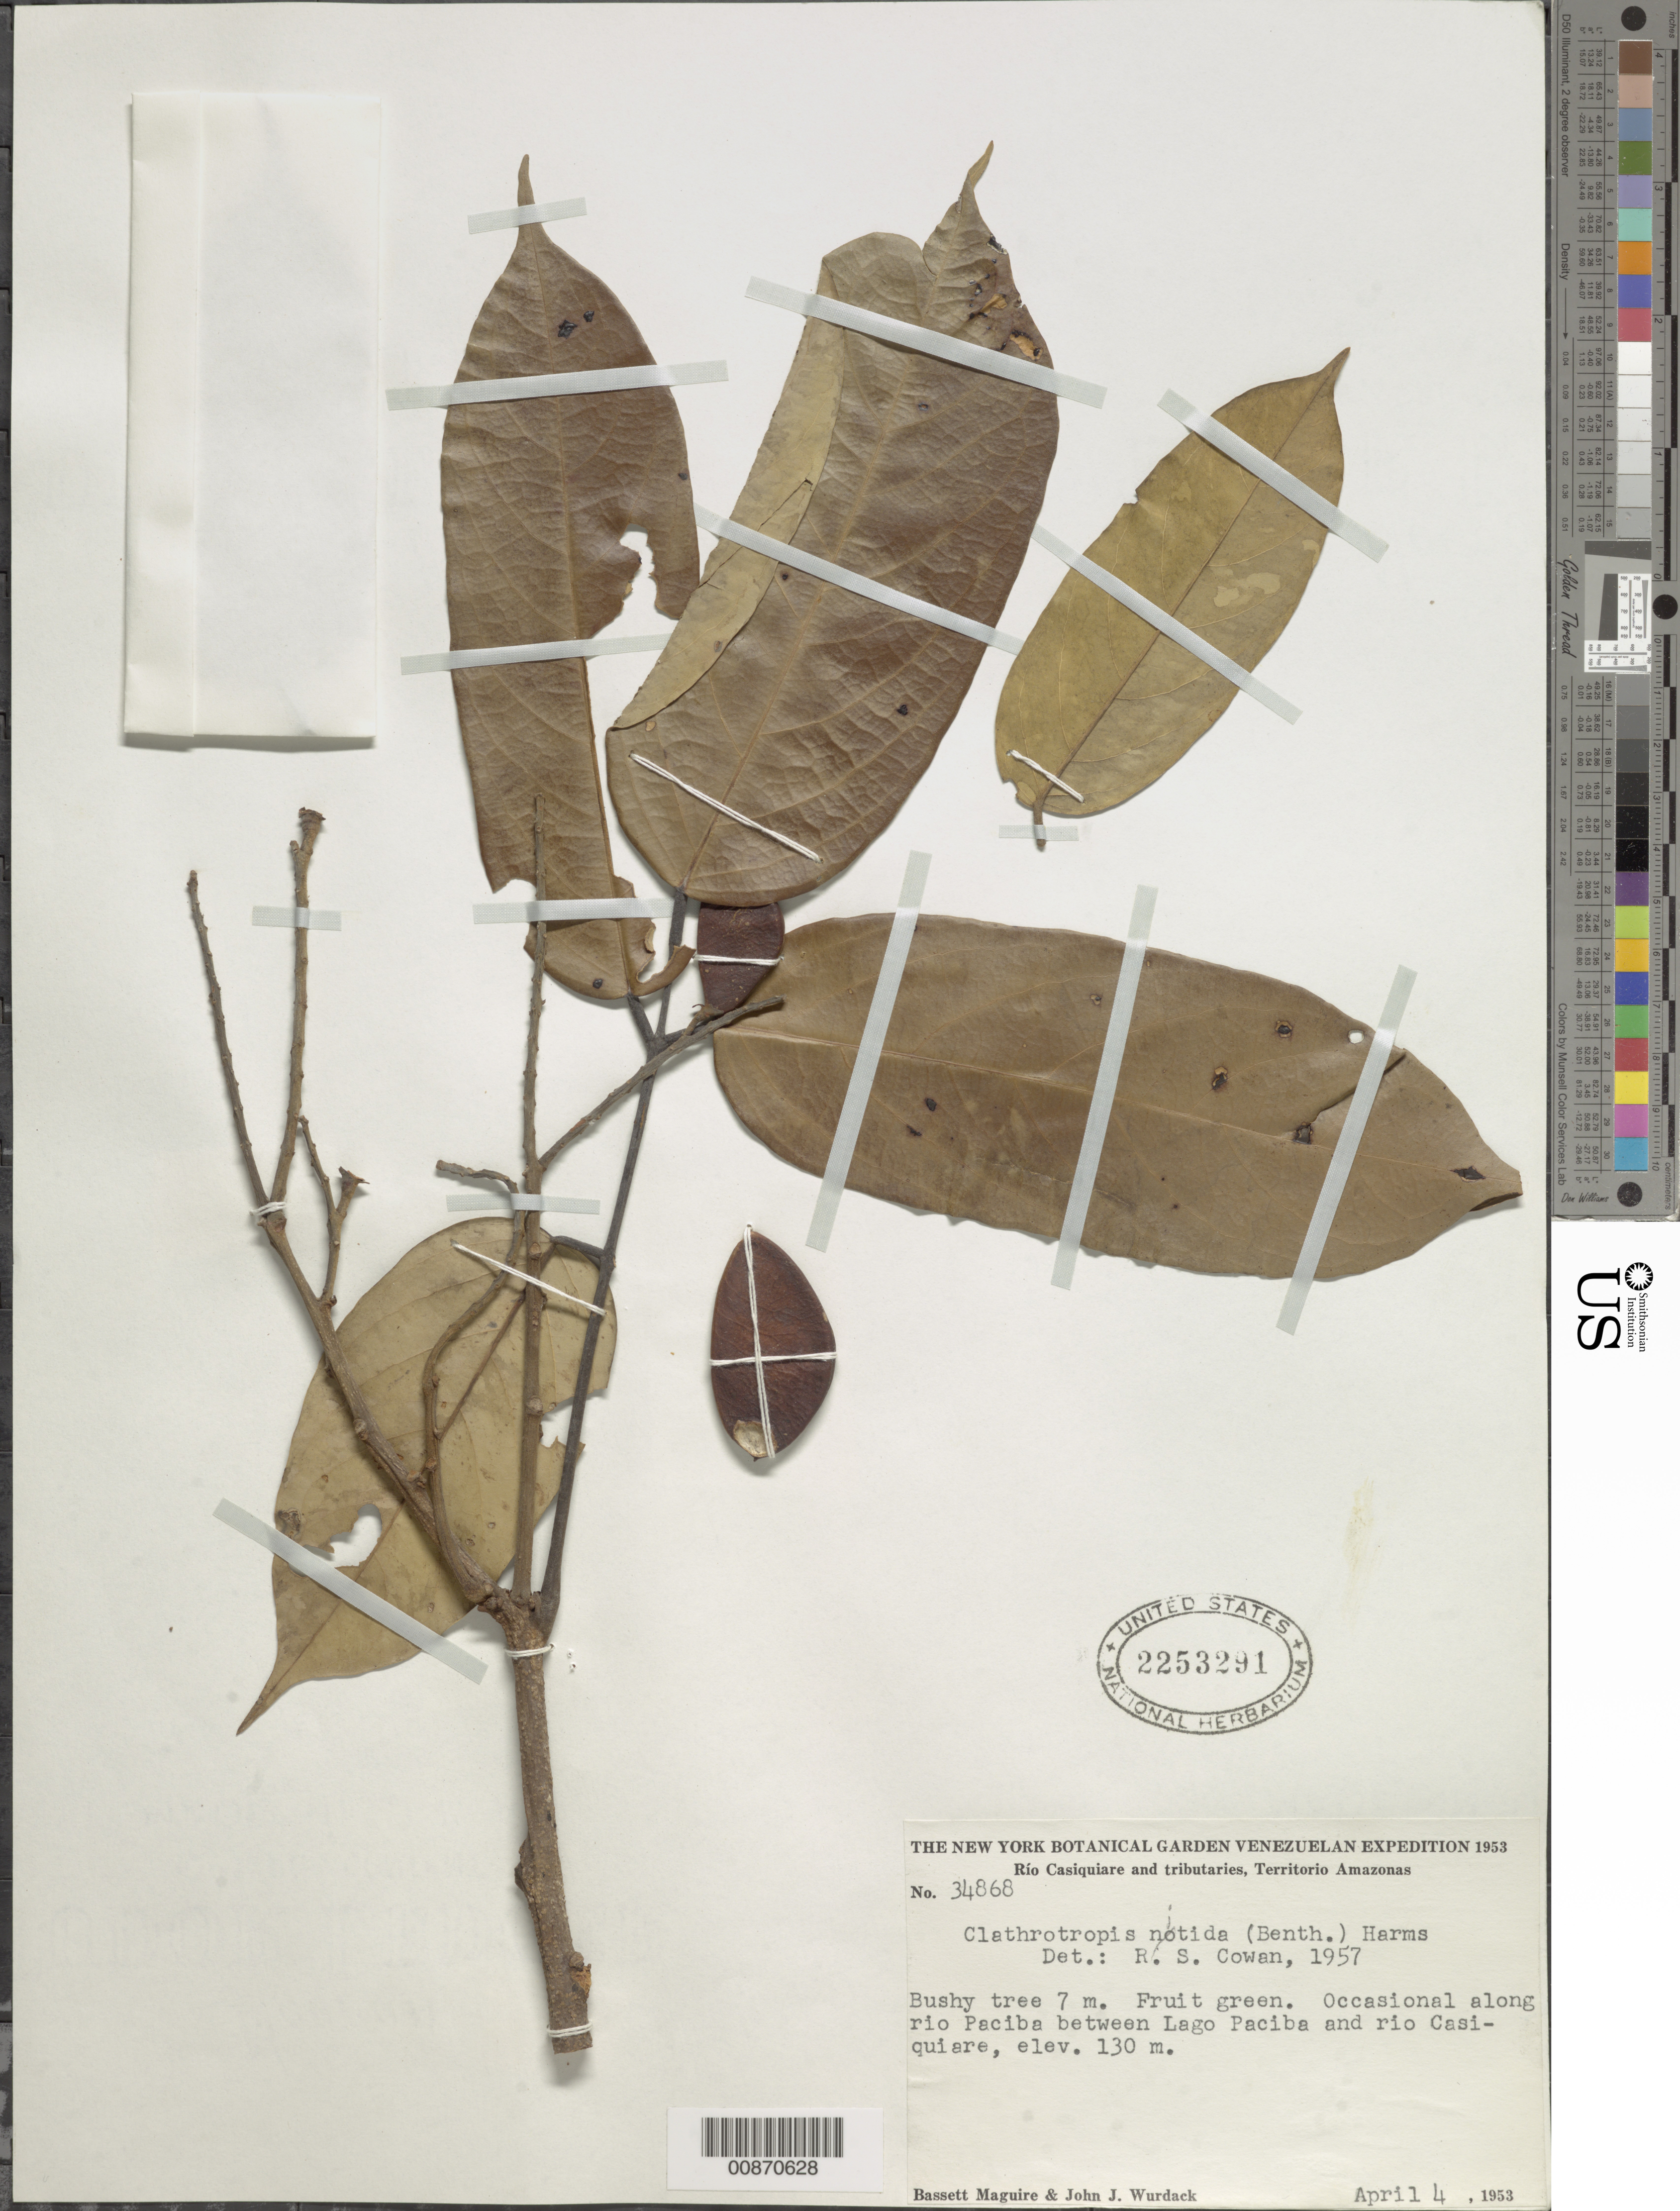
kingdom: Plantae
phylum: Tracheophyta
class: Magnoliopsida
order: Fabales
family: Fabaceae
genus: Clathrotropis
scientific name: Clathrotropis nitida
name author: Harms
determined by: Cowan, R. S.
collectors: B. Maguire & J. J. Wurdack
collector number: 34868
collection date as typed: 4-Apr-53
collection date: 1953-04-04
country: Venezuela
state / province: Amazonas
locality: Río Paciba, between Lago Paciba and Río Casiquiare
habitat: Along river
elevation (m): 130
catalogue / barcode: US 2253291